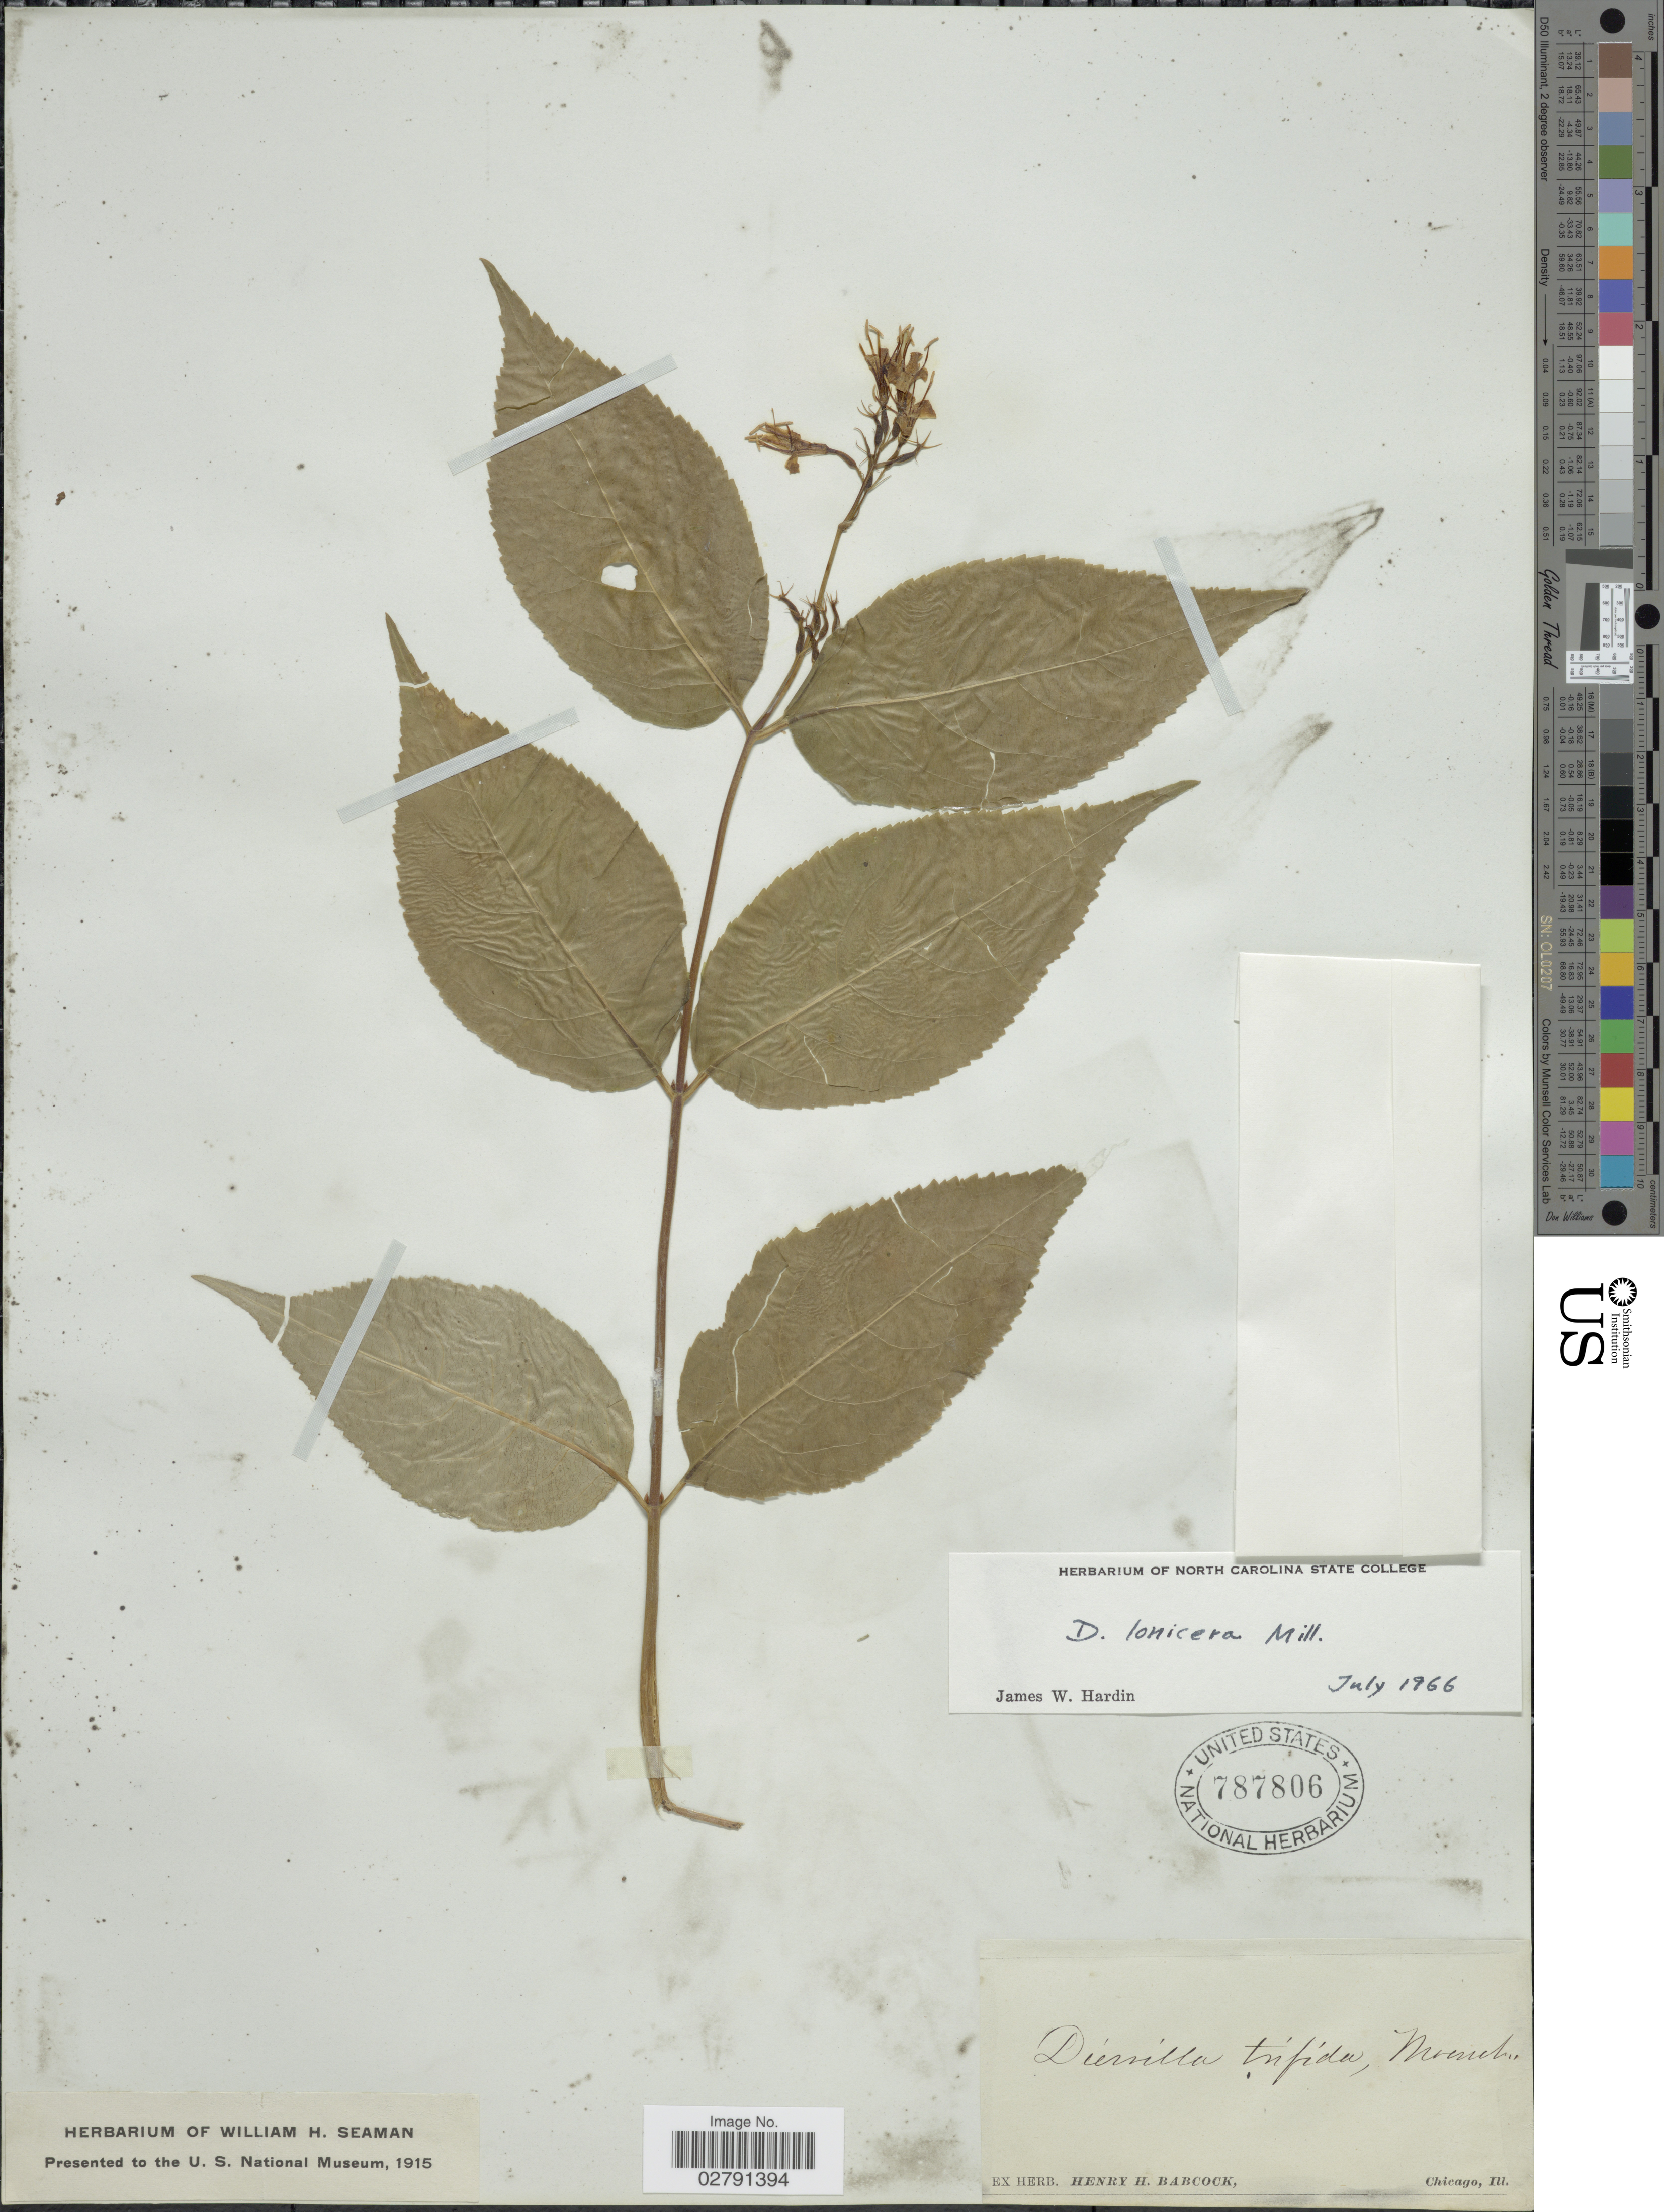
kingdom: Plantae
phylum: Tracheophyta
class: Magnoliopsida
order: Dipsacales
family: Caprifoliaceae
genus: Diervilla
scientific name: Diervilla lonicera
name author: Mill.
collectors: ex herb. Henry Homes Babcock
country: United States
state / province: Illinois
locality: Chicago.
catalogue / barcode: US 787806